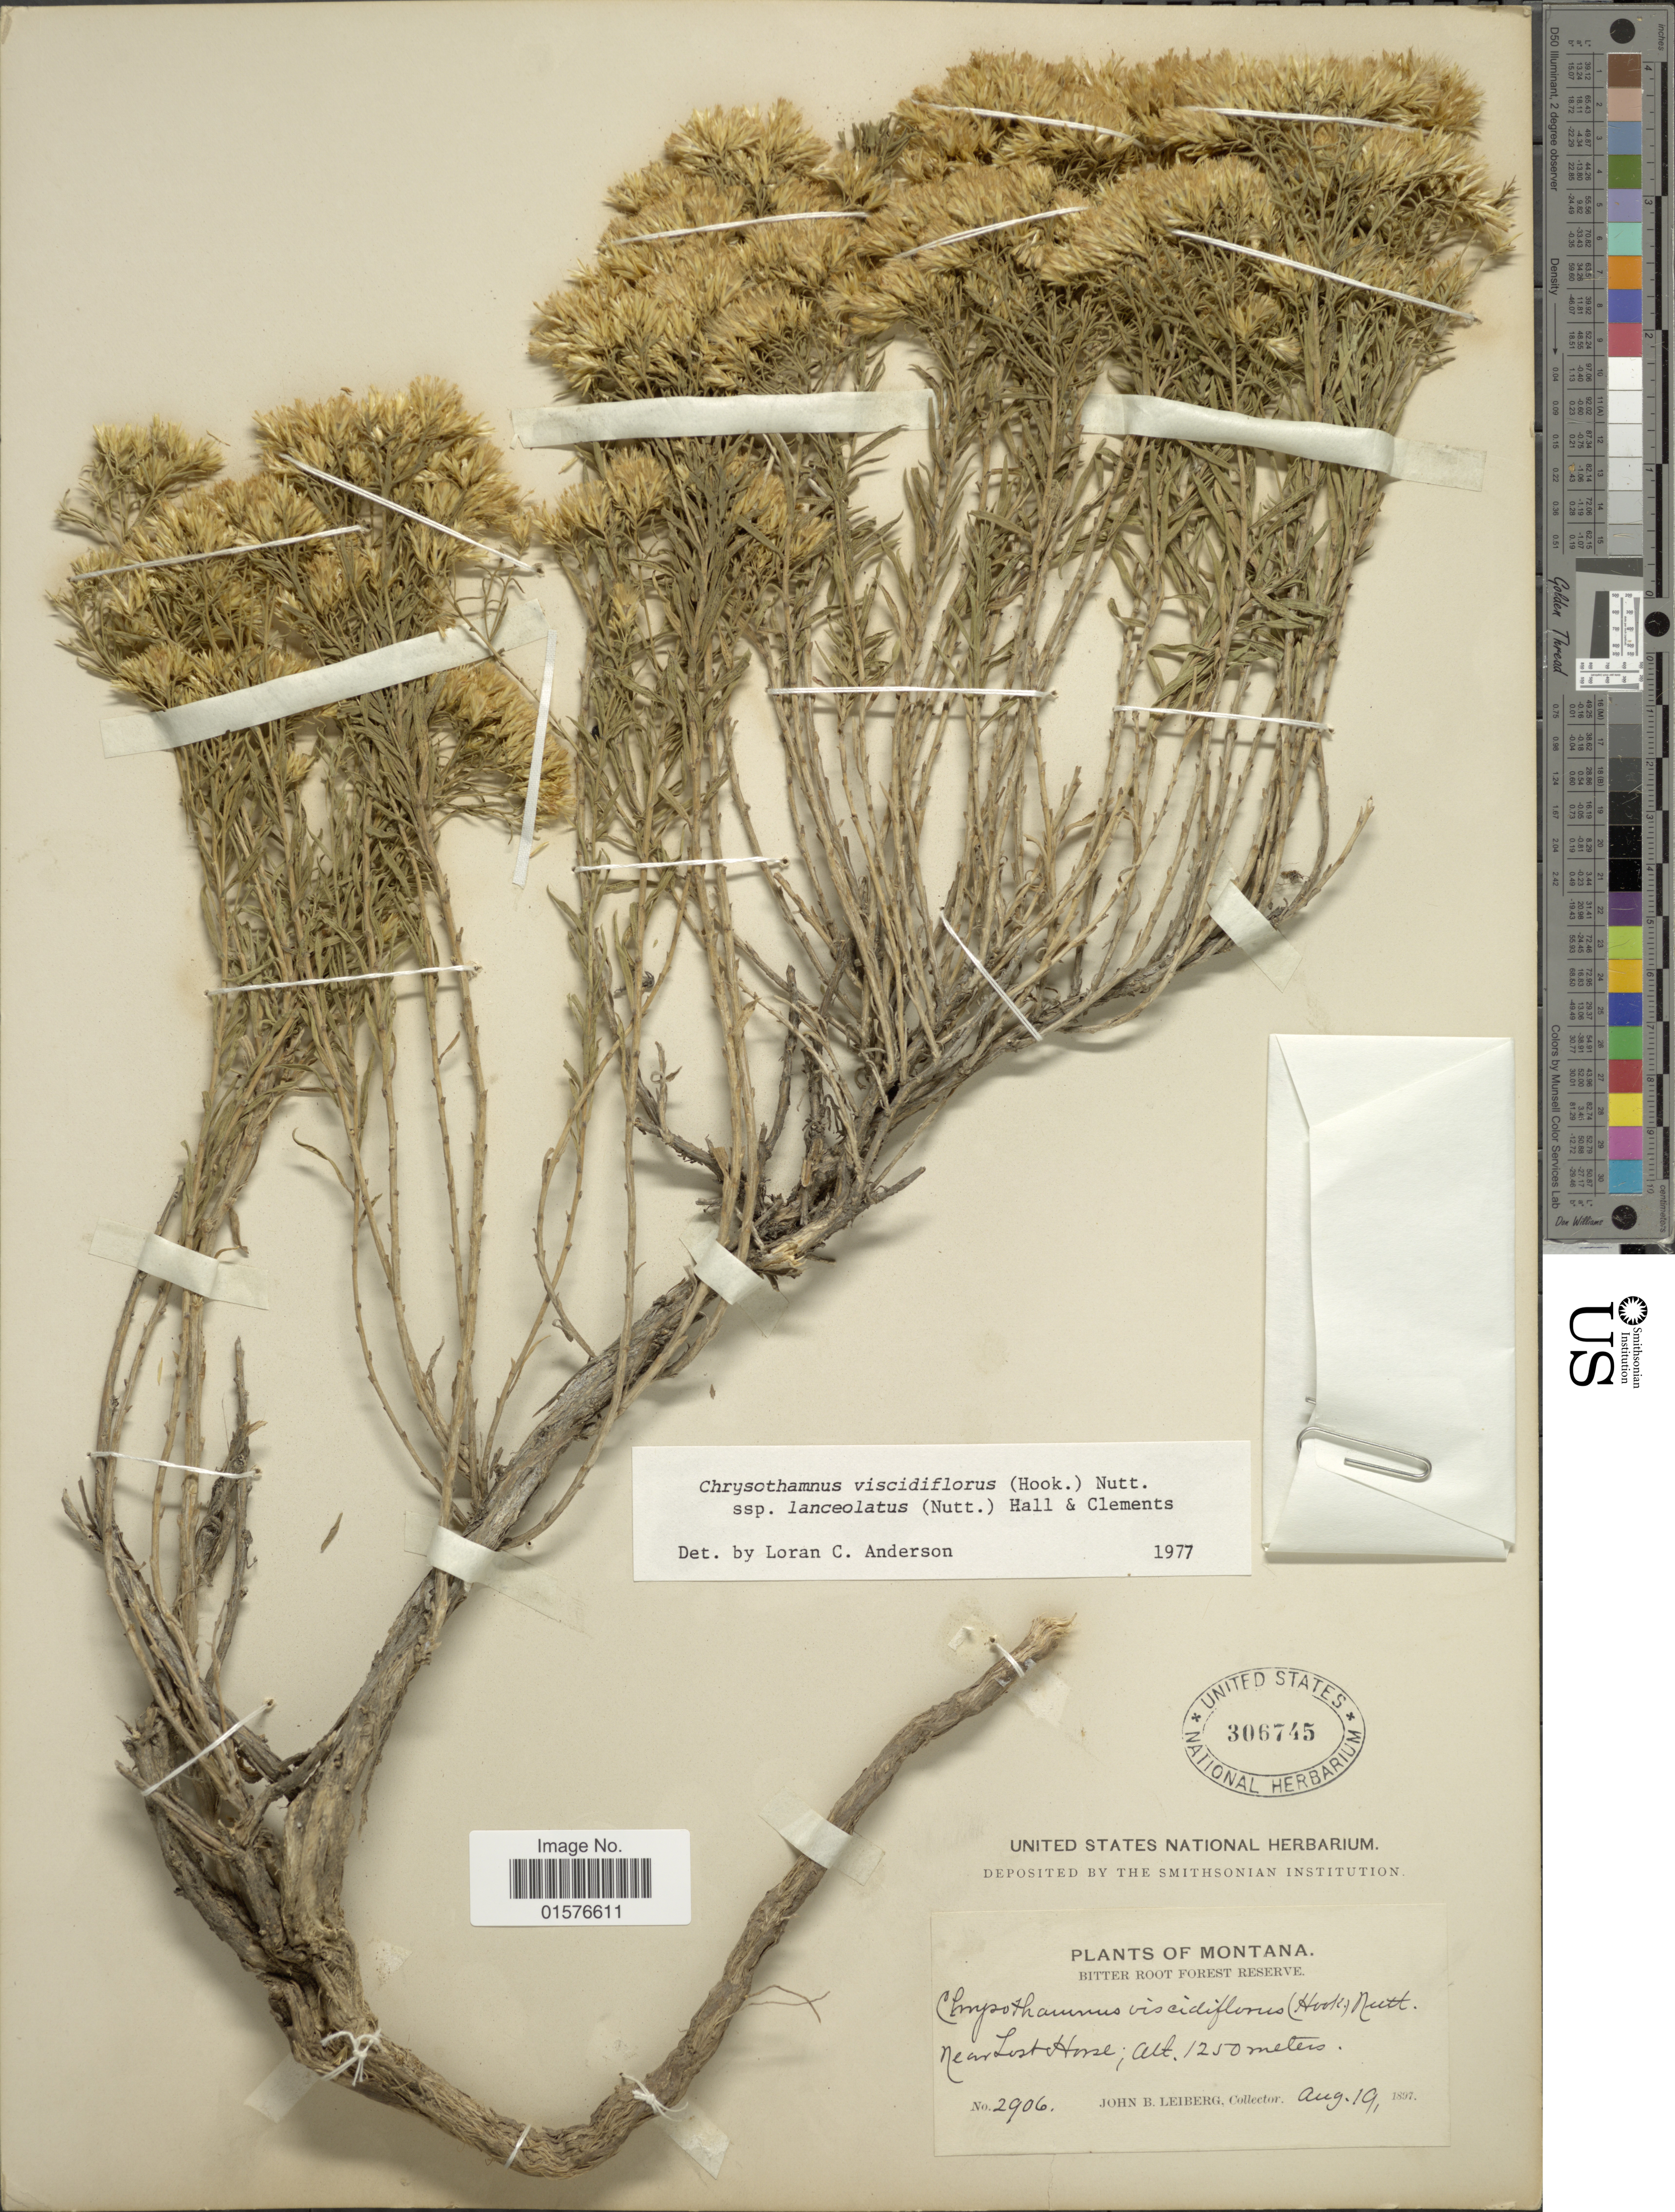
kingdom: Plantae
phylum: Tracheophyta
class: Magnoliopsida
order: Asterales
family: Asteraceae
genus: Chrysothamnus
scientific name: Chrysothamnus viscidiflorus subsp. lanceolatus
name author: (Nutt.) H.M. Hall & Clem.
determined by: Urbatsch, Lowell E., Curator (LSU), Louisiana State University (UNITED STATES)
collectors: J. B. Leiberg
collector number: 2906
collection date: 1897-08-19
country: United States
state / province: Montana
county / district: Ravalli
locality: Bitter Root Forest Reserve, near Lost Horse.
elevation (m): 1250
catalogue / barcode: US 306745